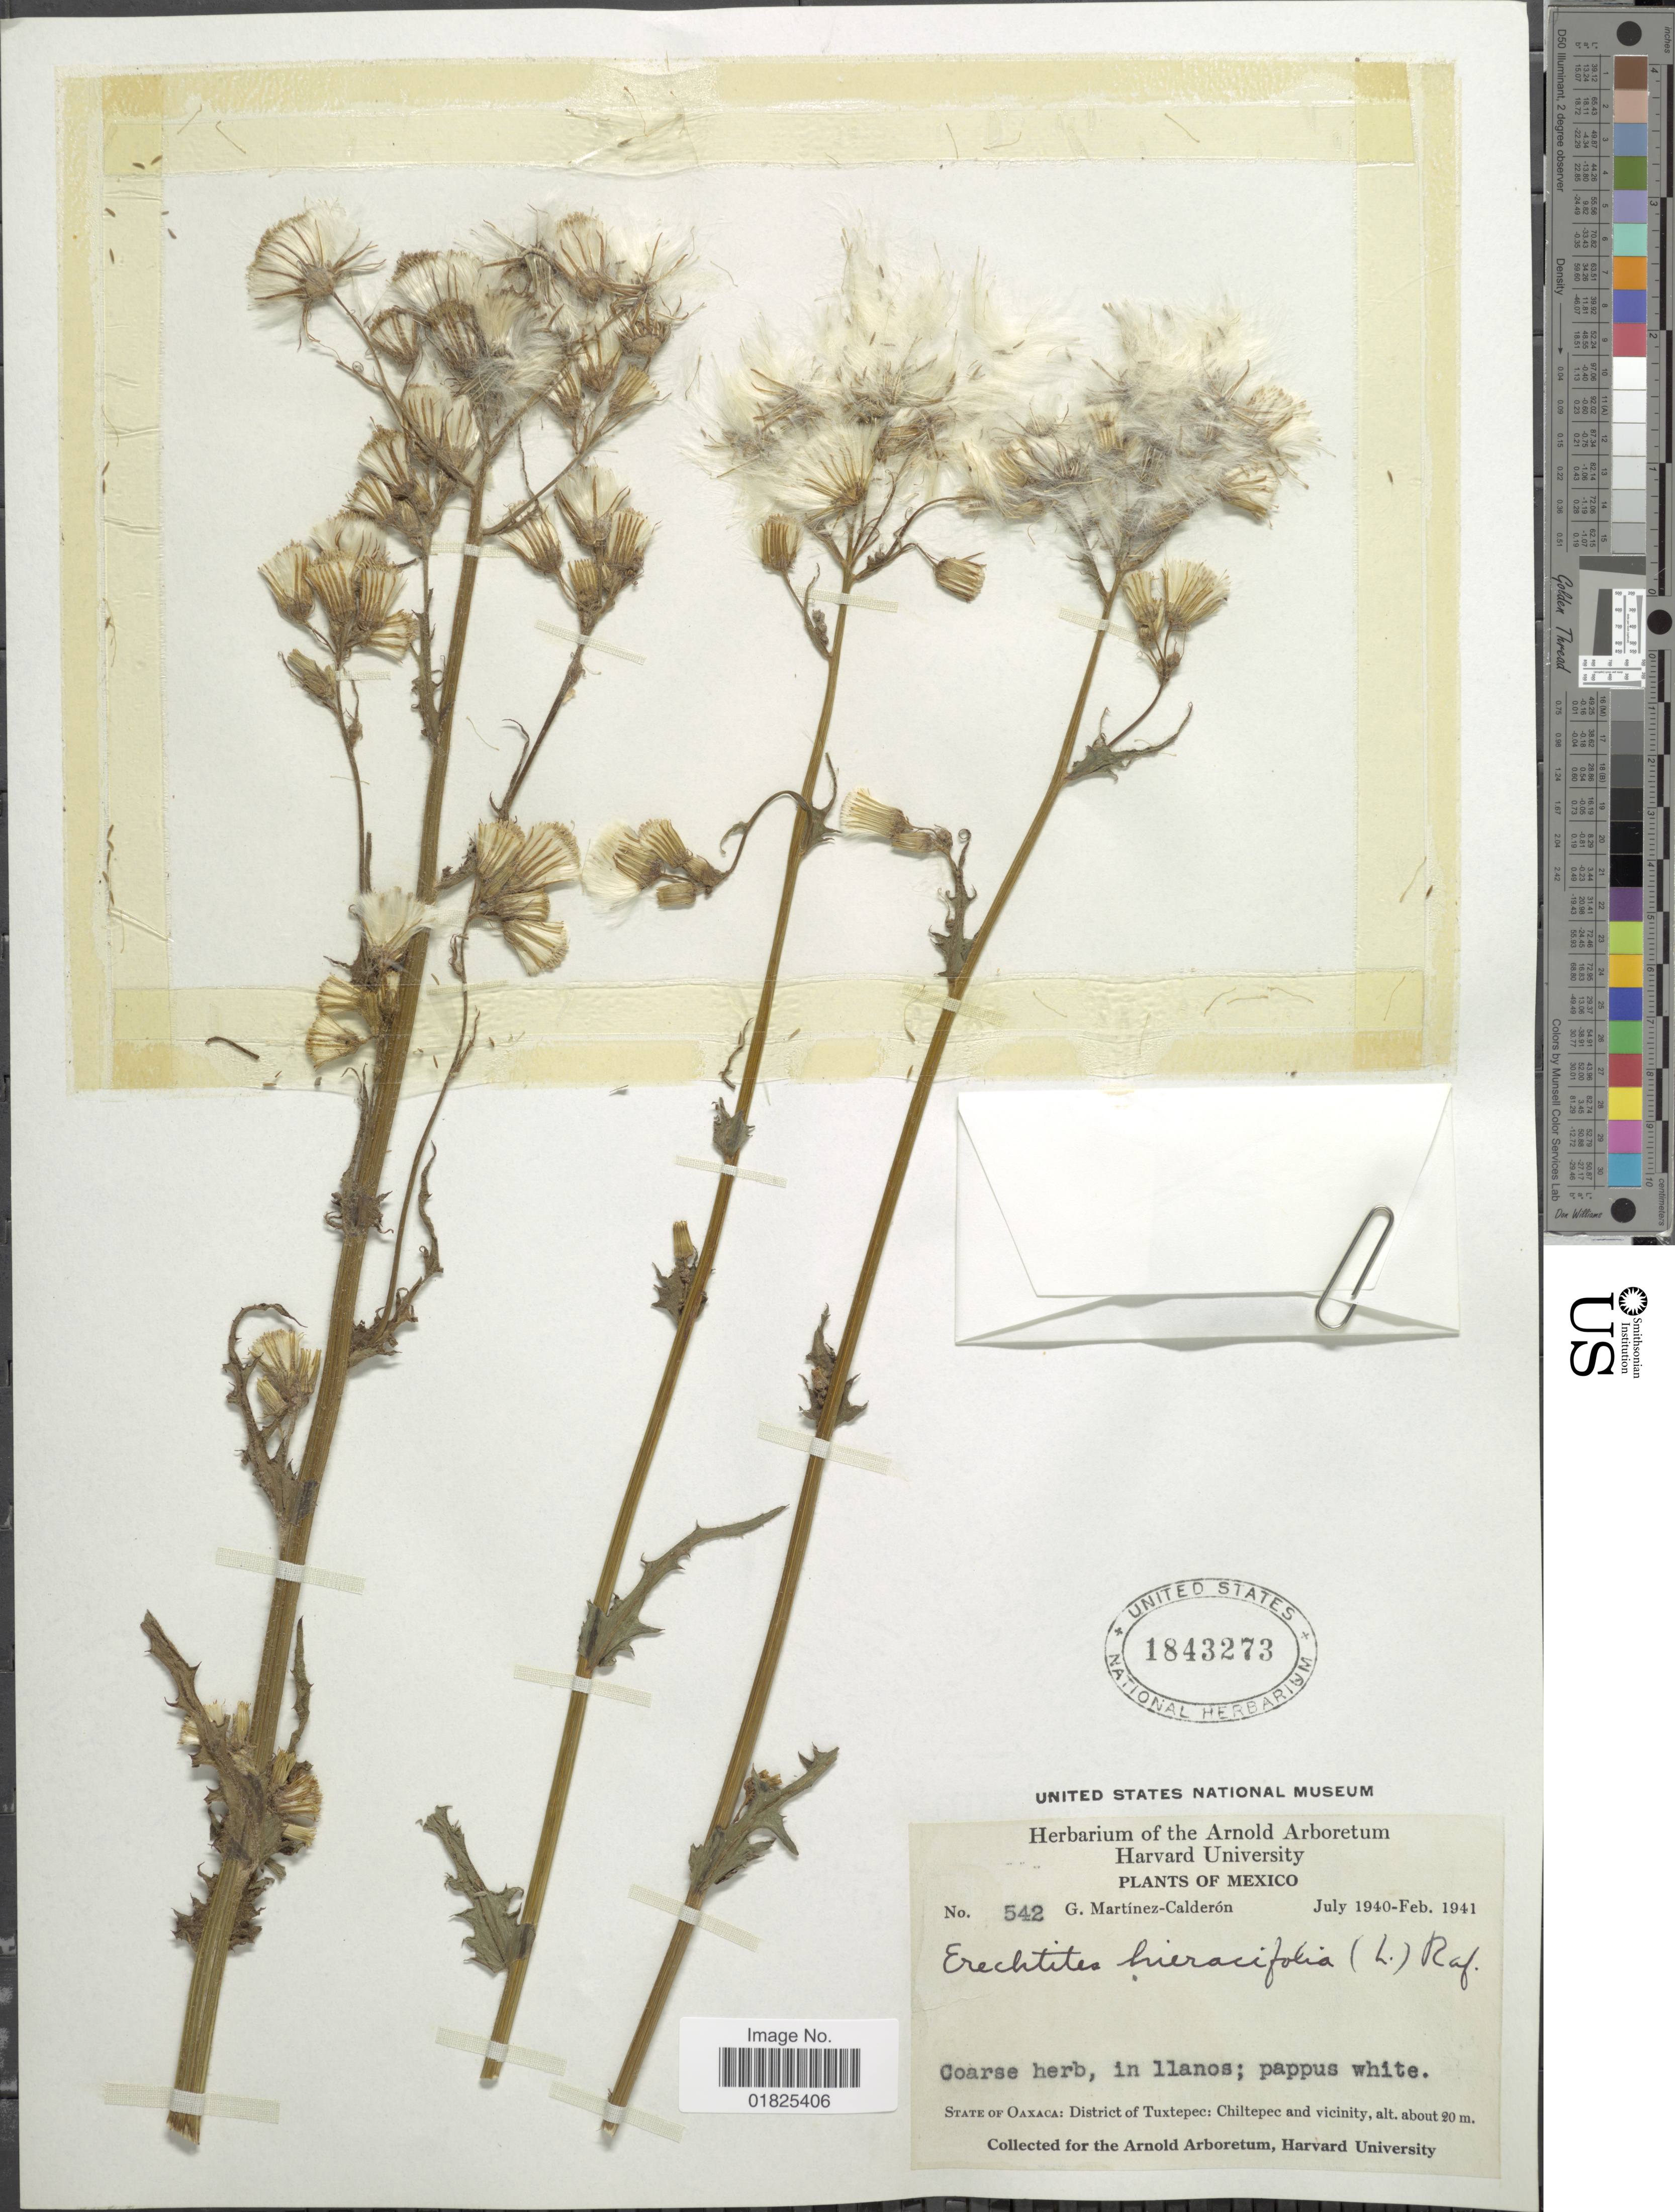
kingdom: Plantae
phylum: Tracheophyta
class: Magnoliopsida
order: Asterales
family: Asteraceae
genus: Erechtites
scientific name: Erechtites hieraciifolius var. cacaliodes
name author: (Fisch. ex Spreng.) Less. ex Griseb.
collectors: G. Martinez-C.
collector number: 542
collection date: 1940-07/1941-02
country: Mexico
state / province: Oaxaca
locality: District of Tuxrtepec: Chiltepec and vicinity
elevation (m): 20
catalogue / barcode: US 1843273